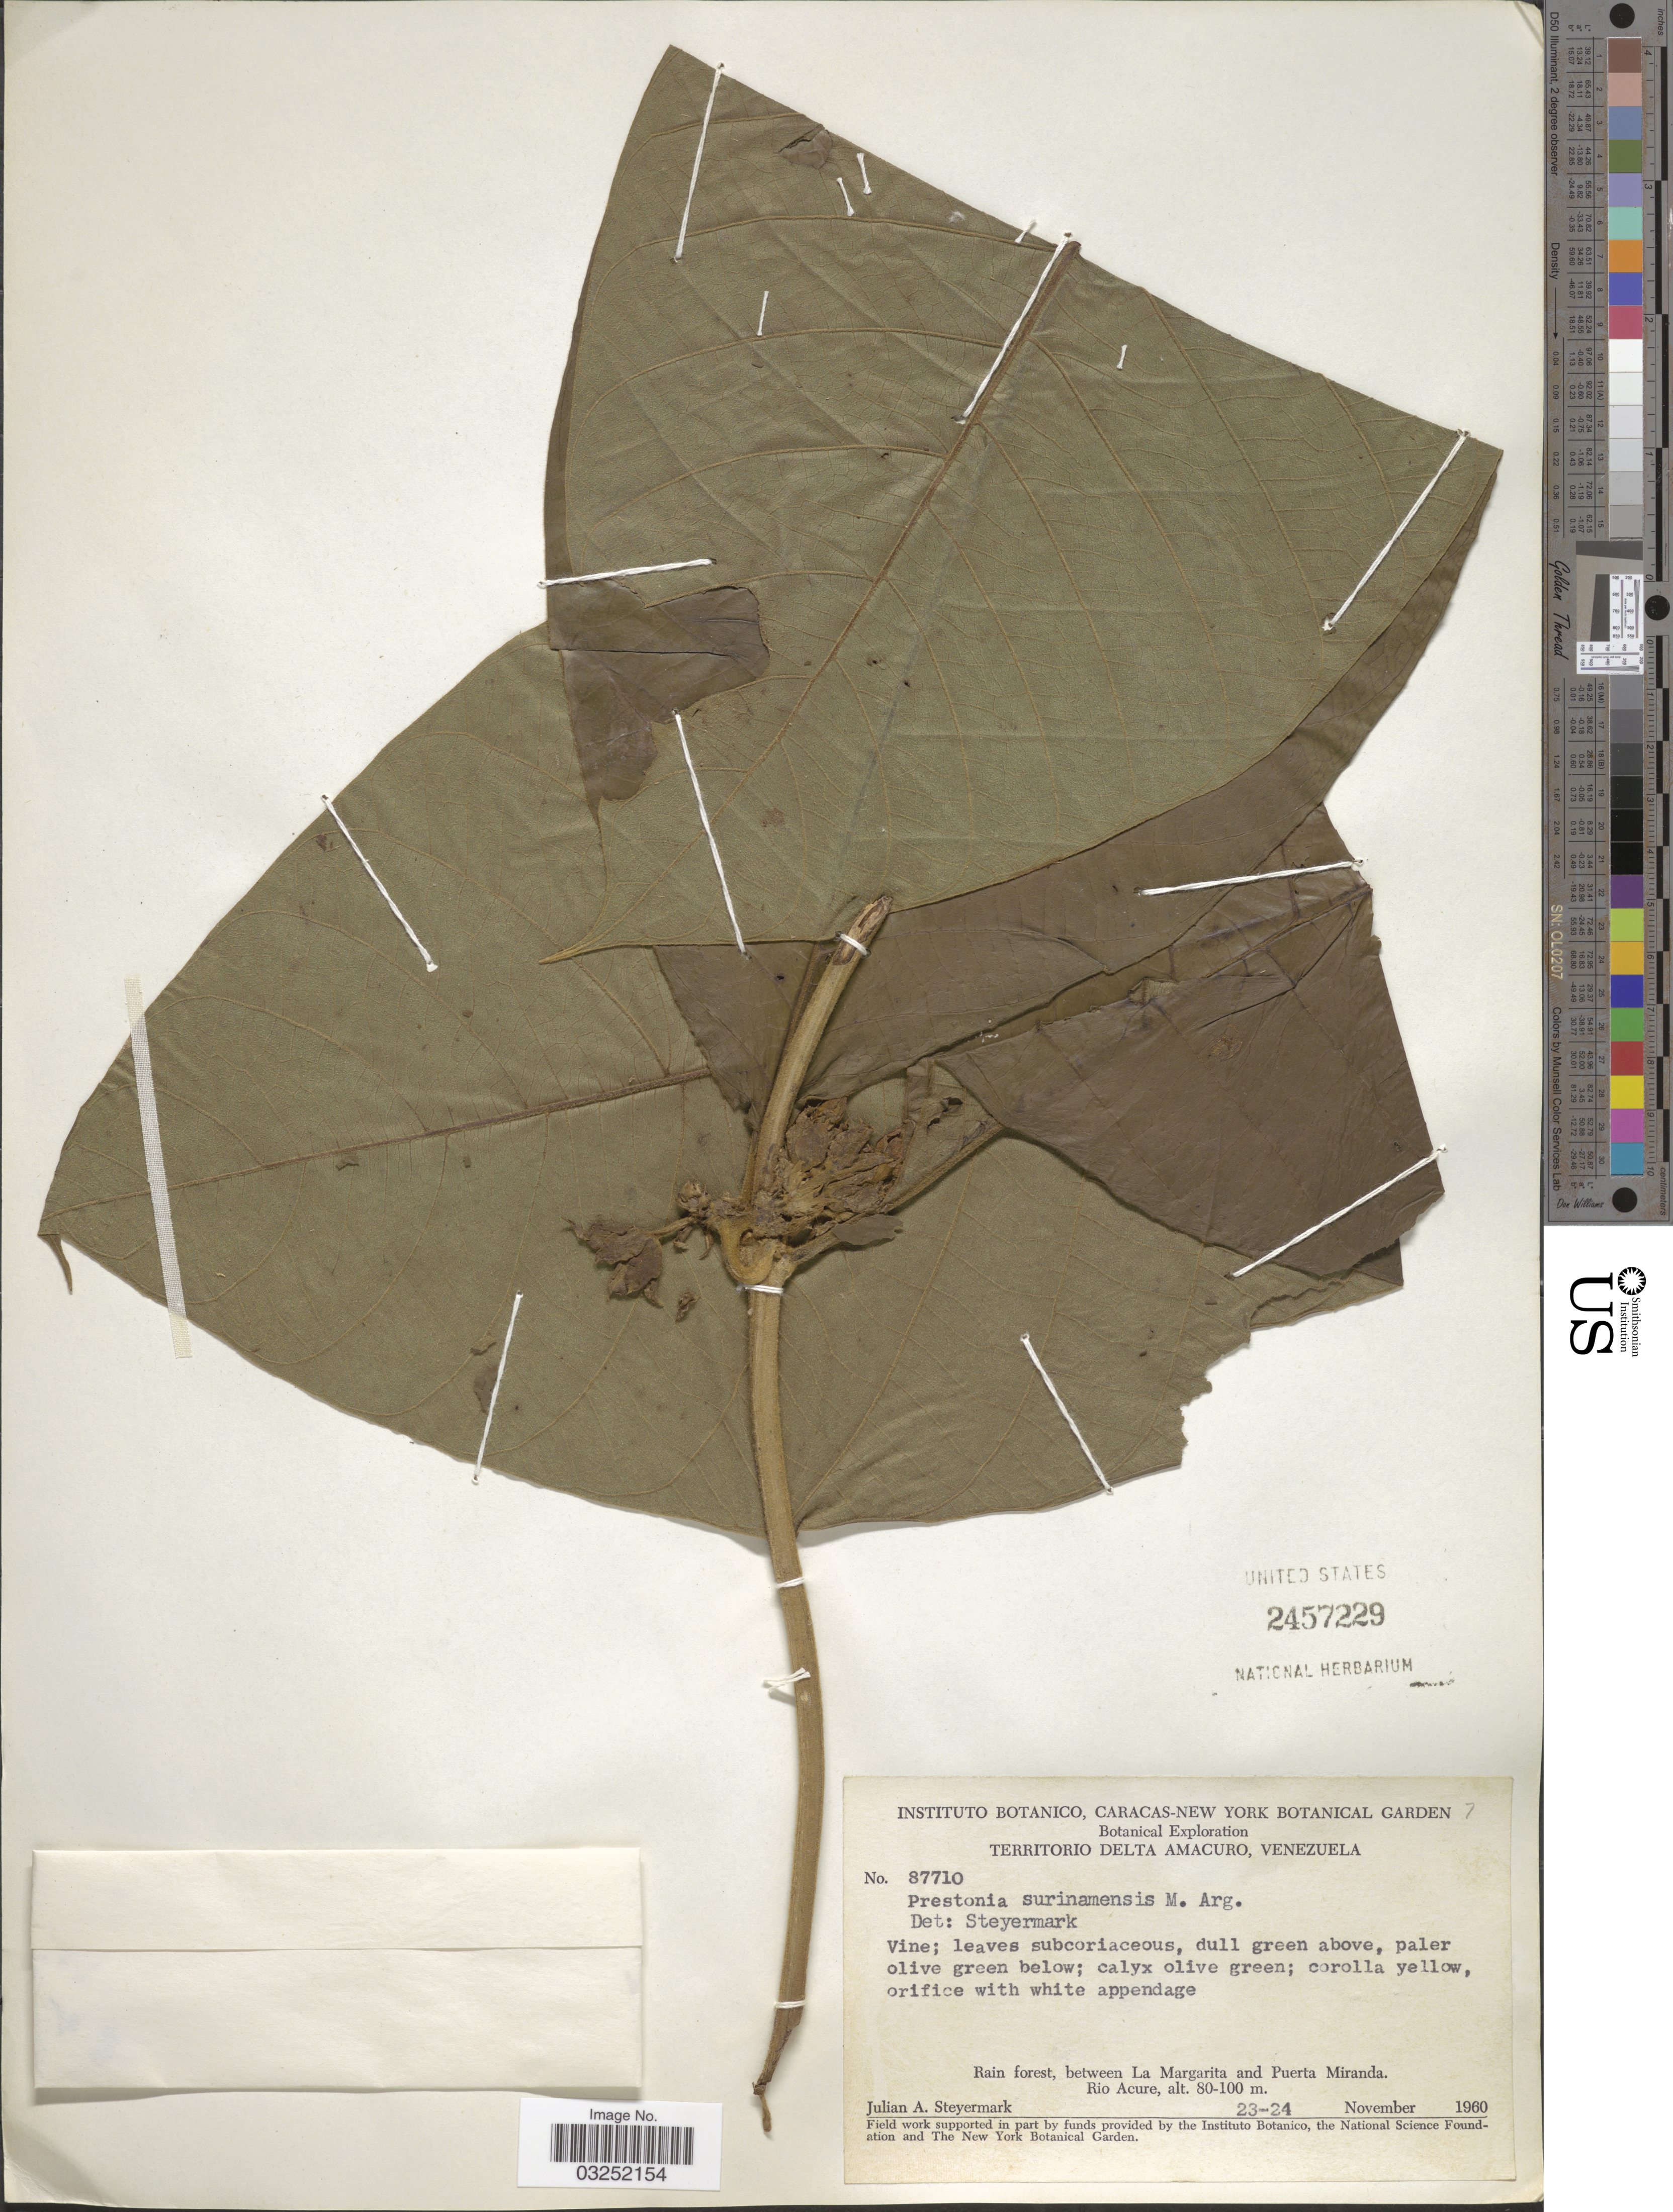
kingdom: Plantae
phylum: Tracheophyta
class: Magnoliopsida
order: Gentianales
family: Apocynaceae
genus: Prestonia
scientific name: Prestonia surinamensis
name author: Müll. Arg.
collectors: J. Steyermark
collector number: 87710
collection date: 1960-11-23/1960-11-24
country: Venezuela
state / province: Delta Amacuro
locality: Territorio Delta Amacuro, Rain forest, between La Margarita and Puerta Miranda, Rio Acure.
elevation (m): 80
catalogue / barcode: US 2457229